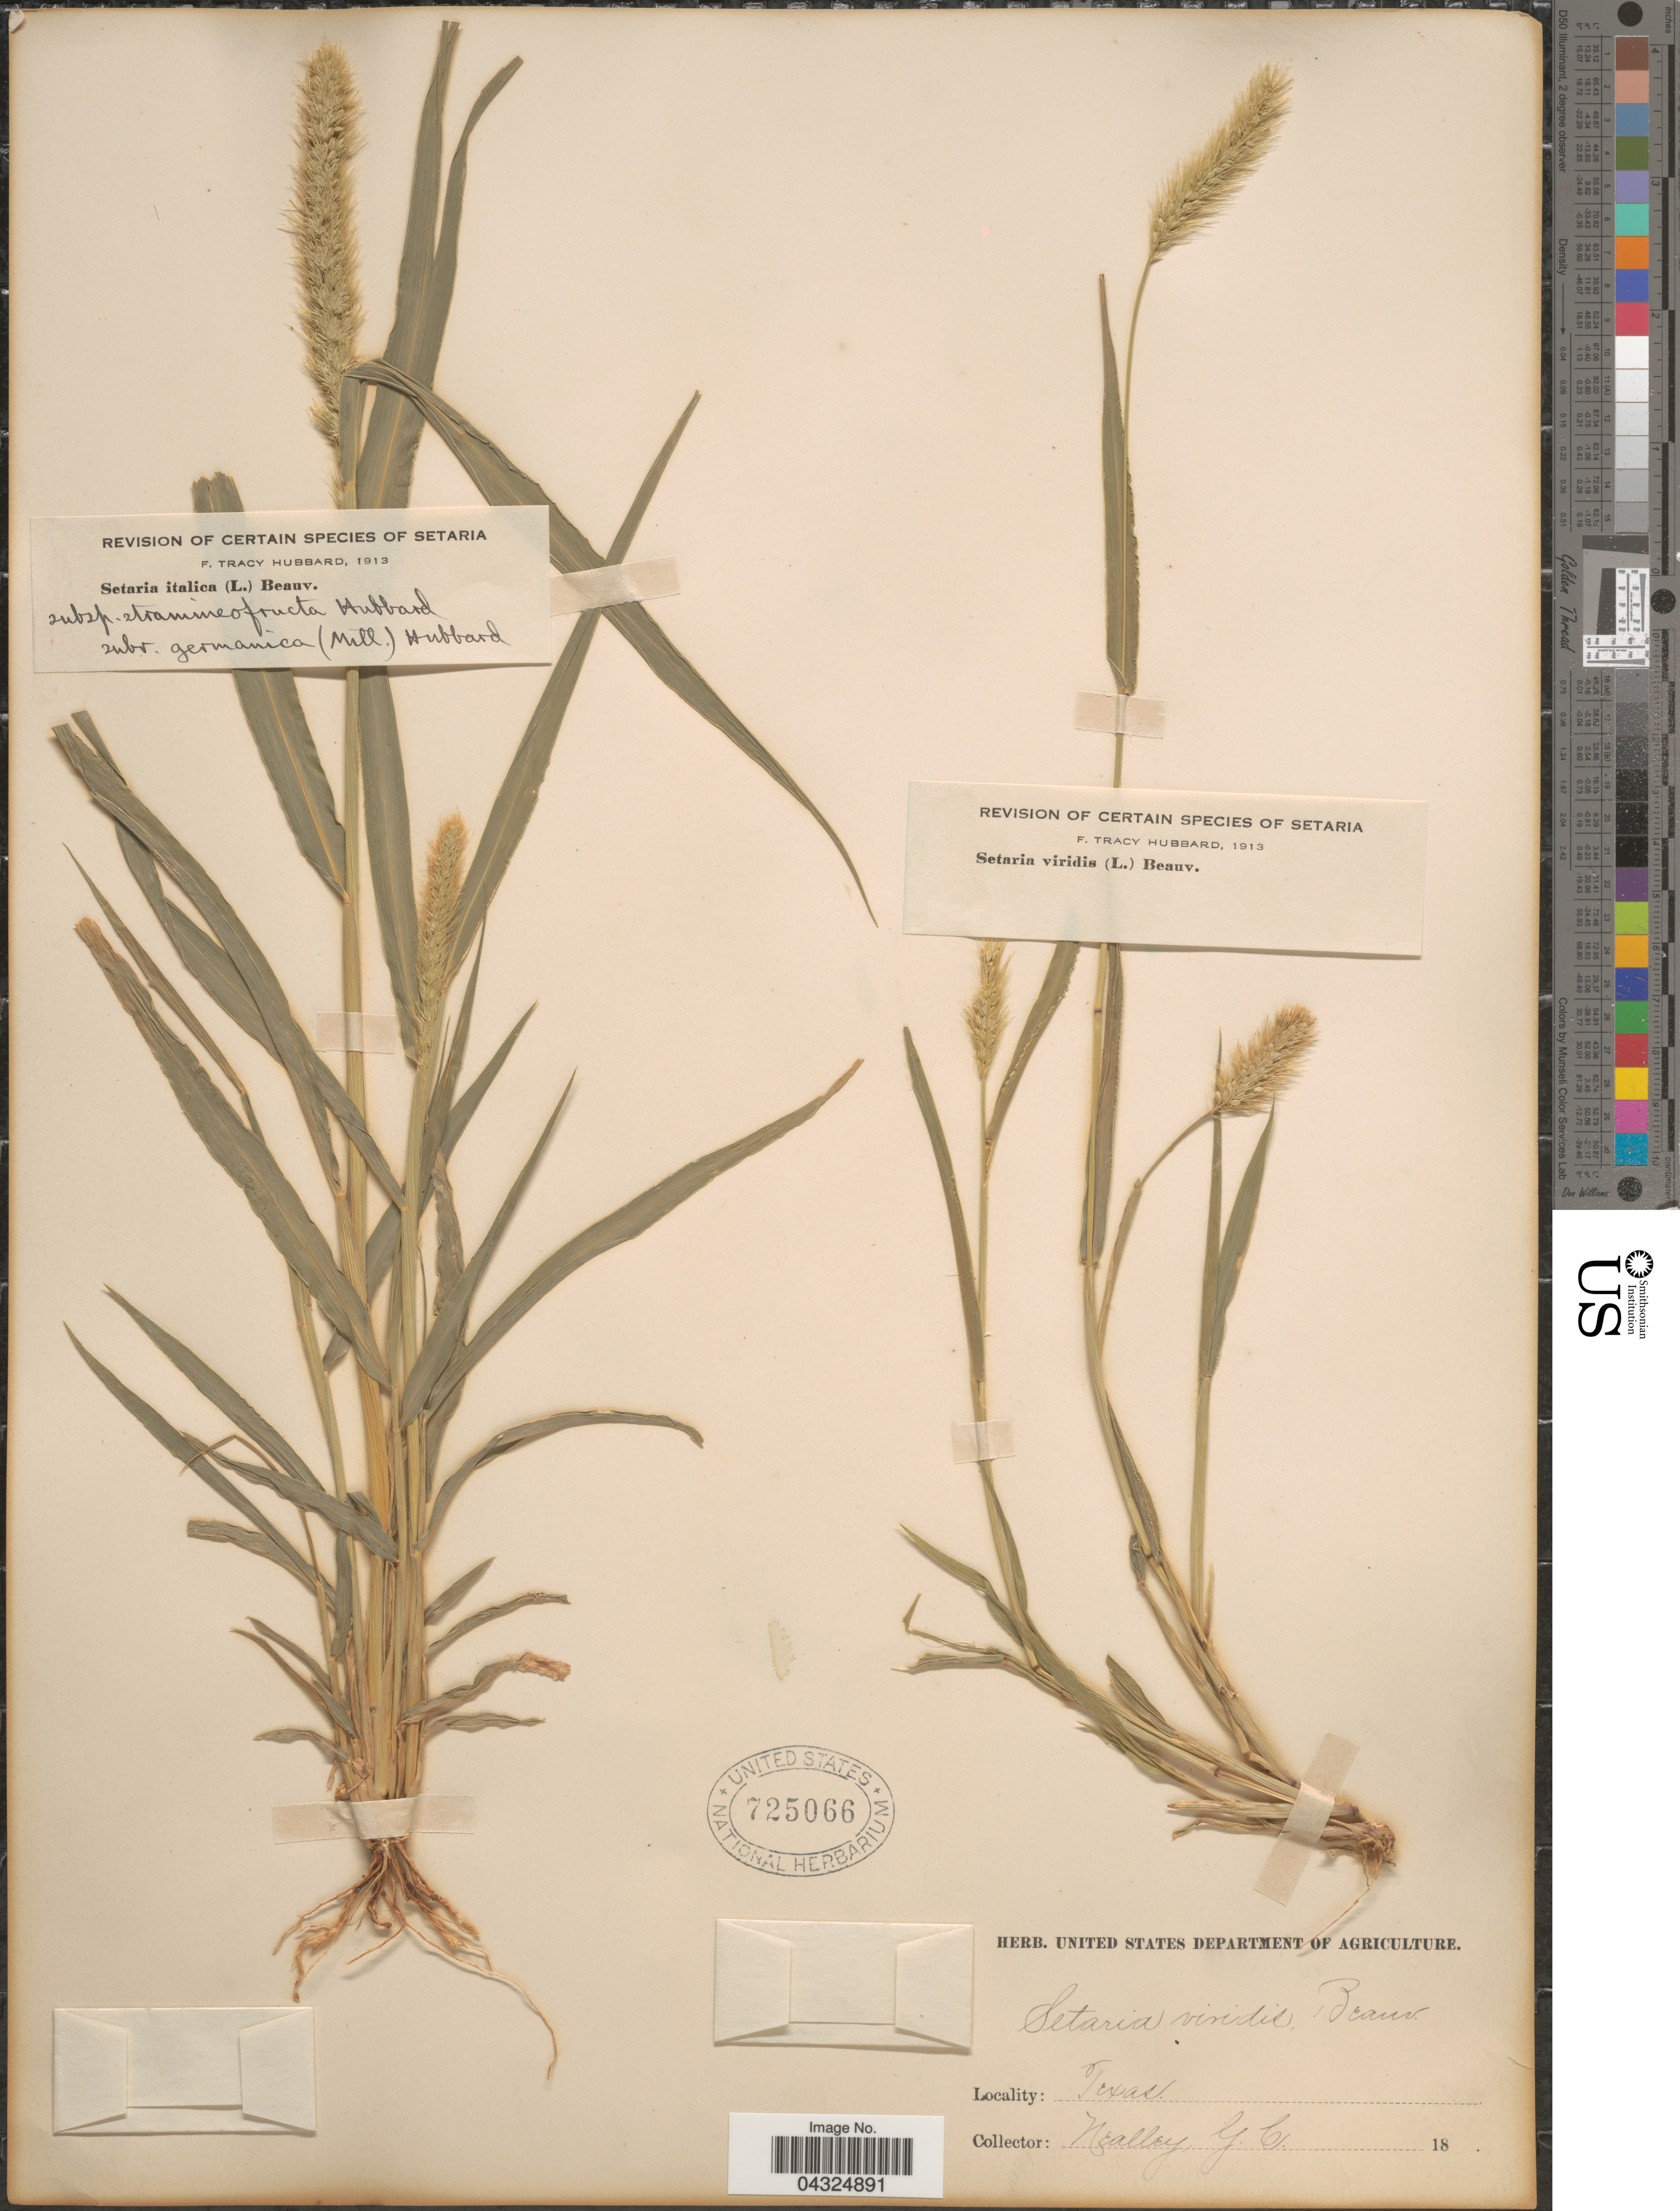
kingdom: Plantae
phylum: Tracheophyta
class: Liliopsida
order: Poales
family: Poaceae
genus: Setaria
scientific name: Setaria italica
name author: (L.) P. Beauv.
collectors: G. C. Nealley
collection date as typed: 18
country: United States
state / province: Texas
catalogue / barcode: US 725066